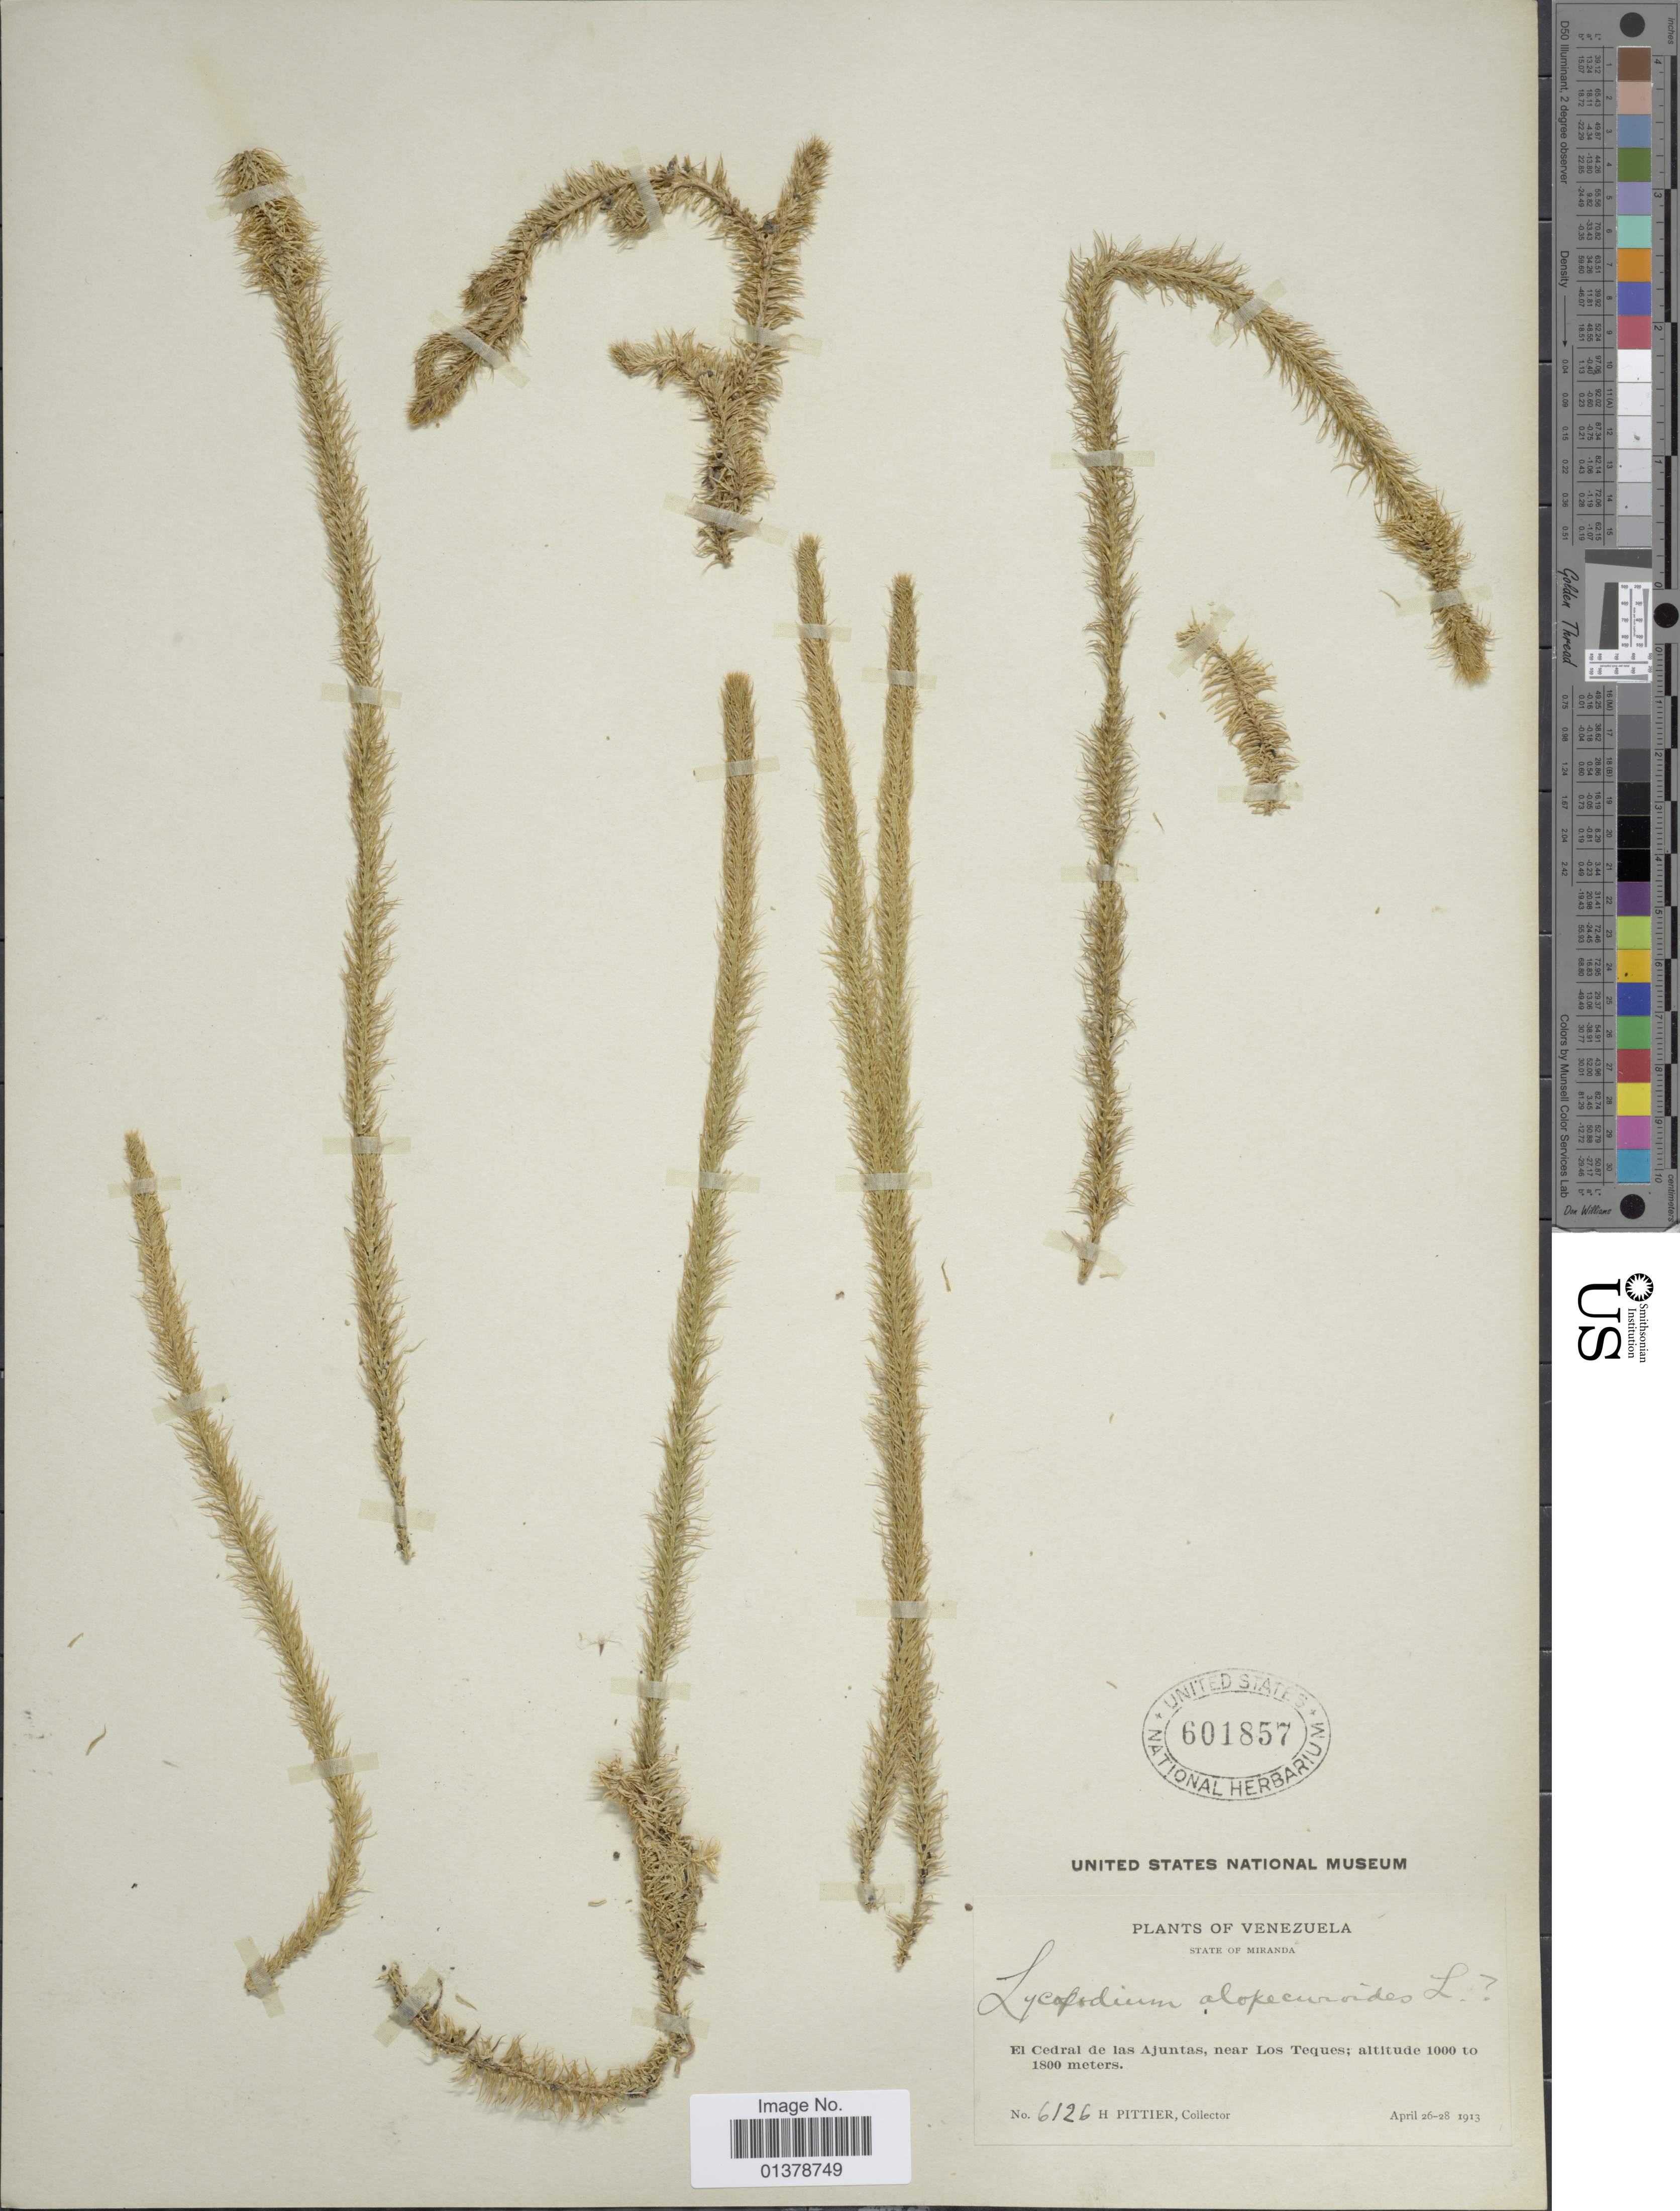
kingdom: Plantae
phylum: Tracheophyta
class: Lycopodiopsida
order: Lycopodiales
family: Lycopodiaceae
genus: Lycopodiella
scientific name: Lycopodiella alopecuroides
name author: (L.) Cranfill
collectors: H. F. Pittier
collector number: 6126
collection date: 1913-04-26/1913-04-28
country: Venezuela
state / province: Miranda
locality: El Cedral de Las Ajuntas, near Los Teques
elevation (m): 1000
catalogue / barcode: US 601857